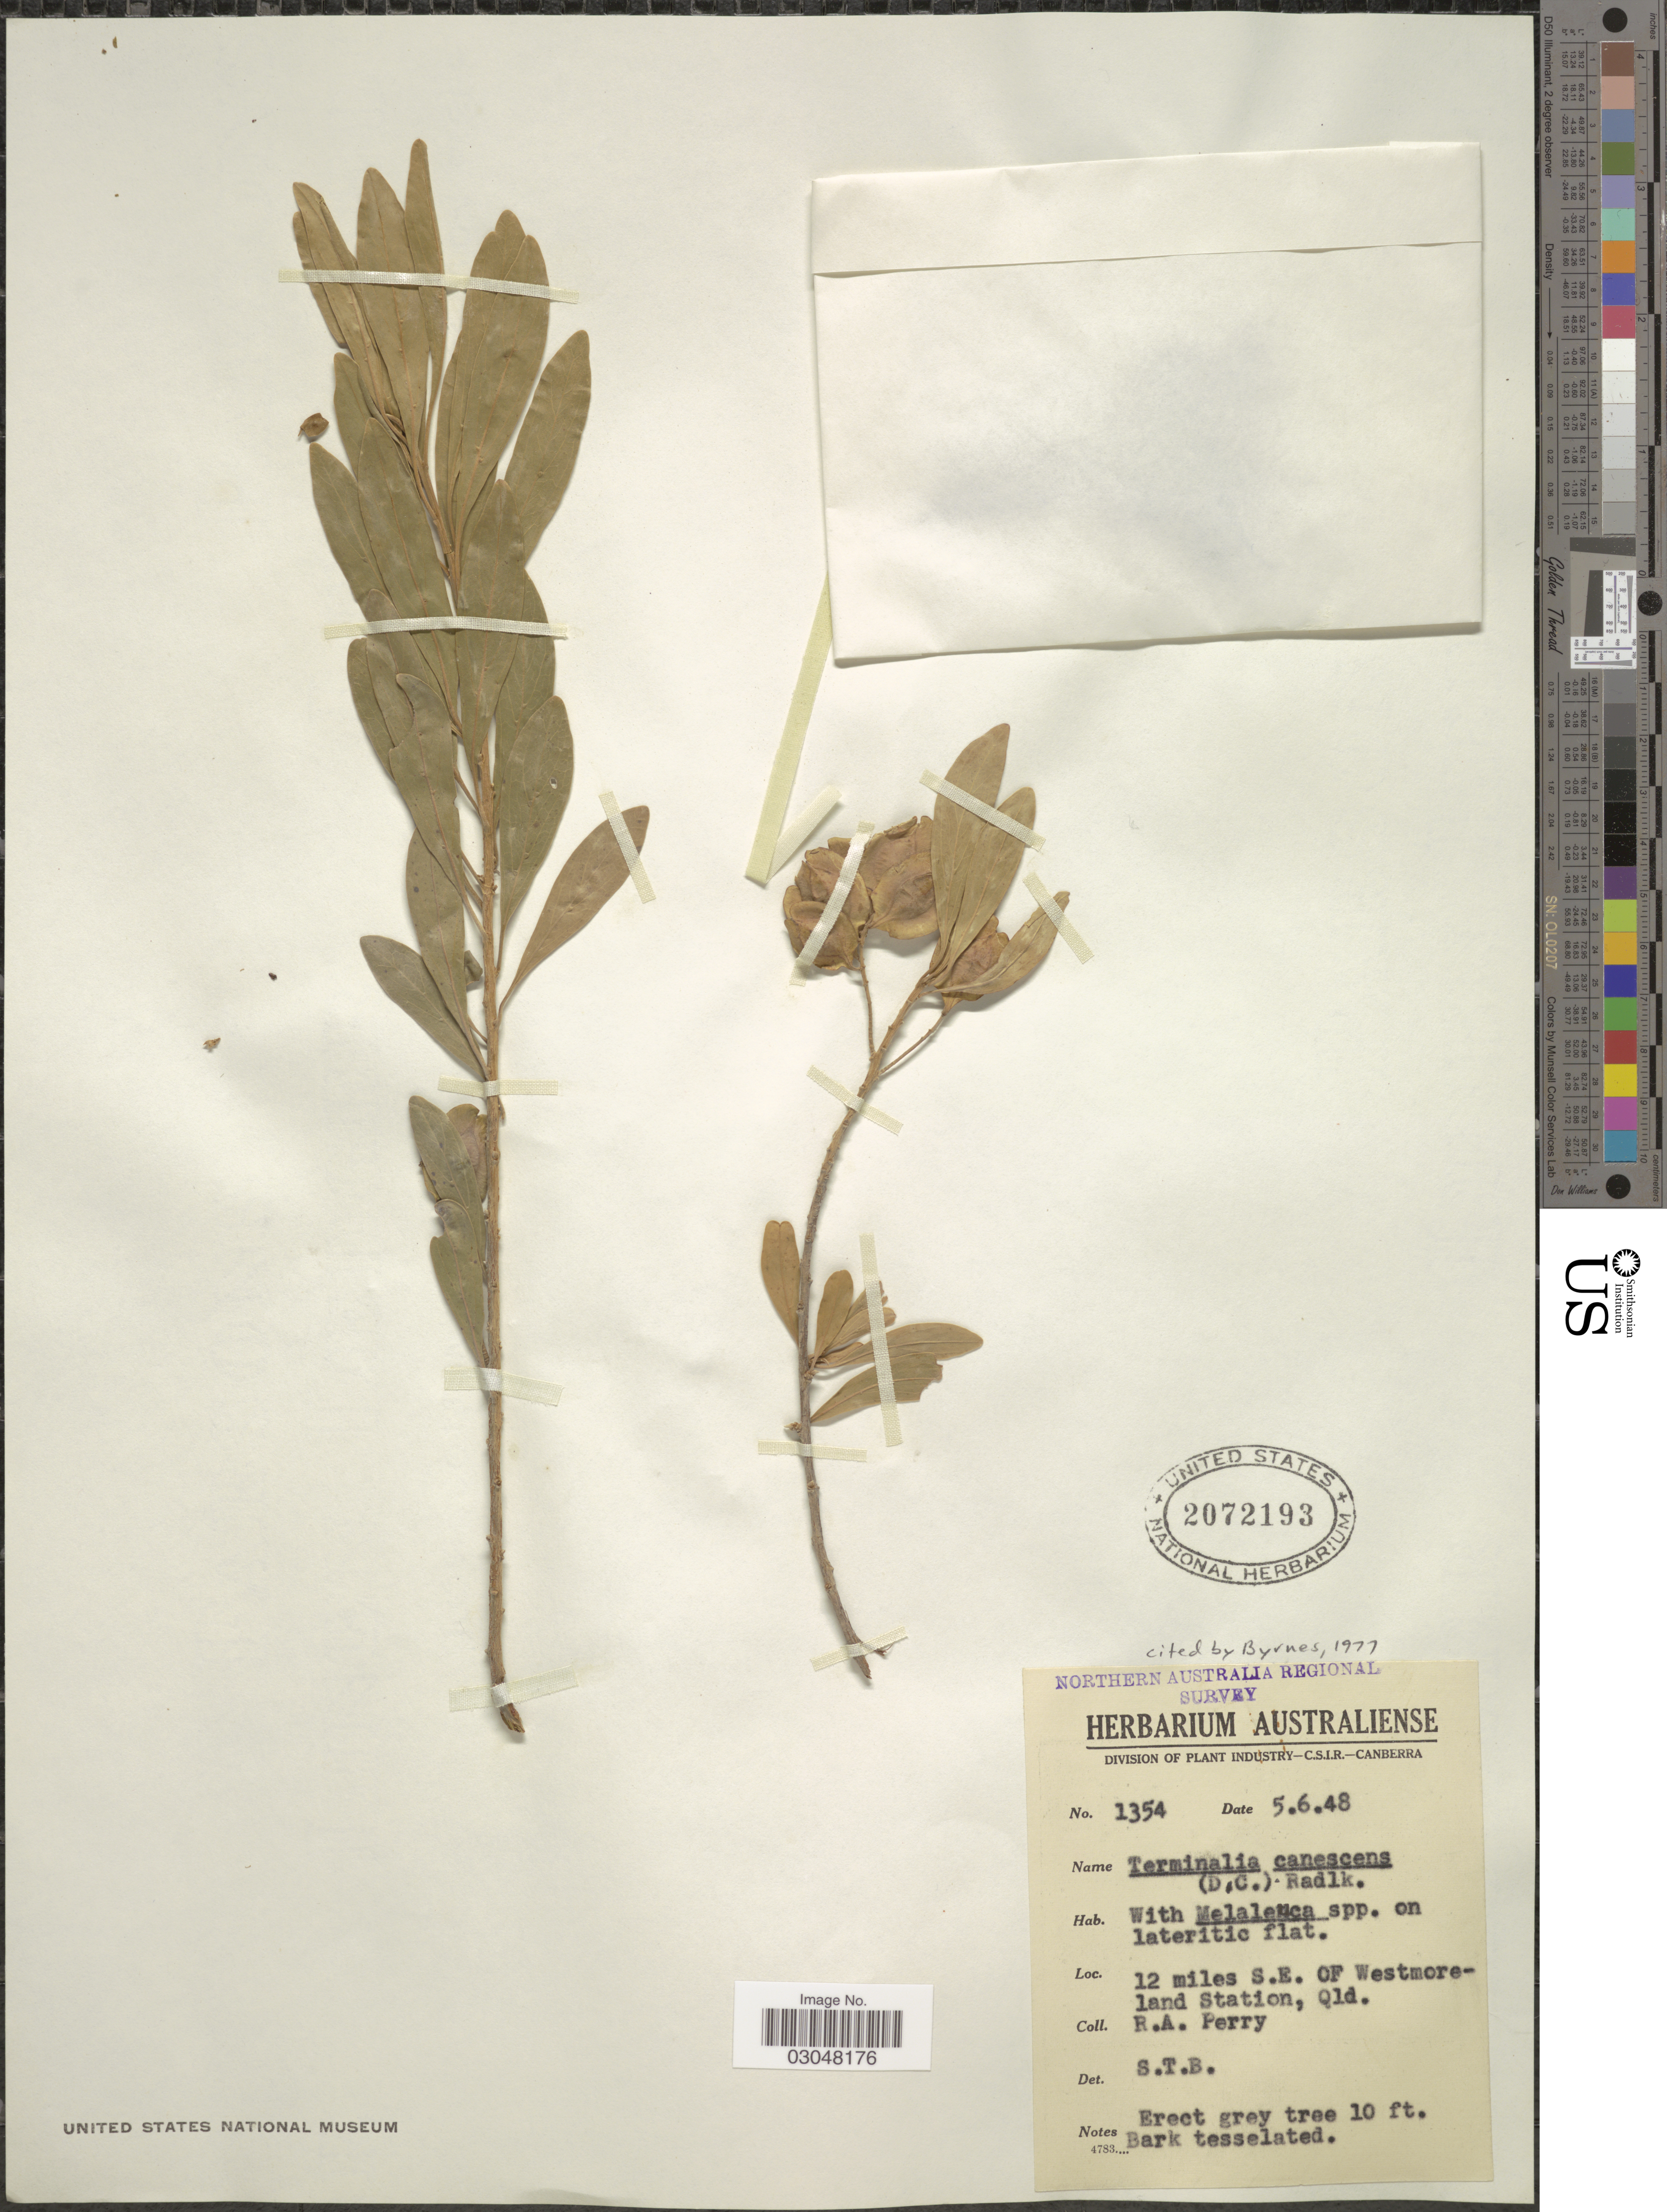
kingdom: Plantae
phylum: Tracheophyta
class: Magnoliopsida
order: Myrtales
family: Combretaceae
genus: Terminalia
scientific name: Terminalia canescens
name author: Radlk.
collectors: Perry, R. A.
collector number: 1354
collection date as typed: Transcribed d/m/y: 5/6/48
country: Australia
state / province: Queensland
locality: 12 miles S.E. of Westmoreland Station, Qld.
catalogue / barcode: US 2072193